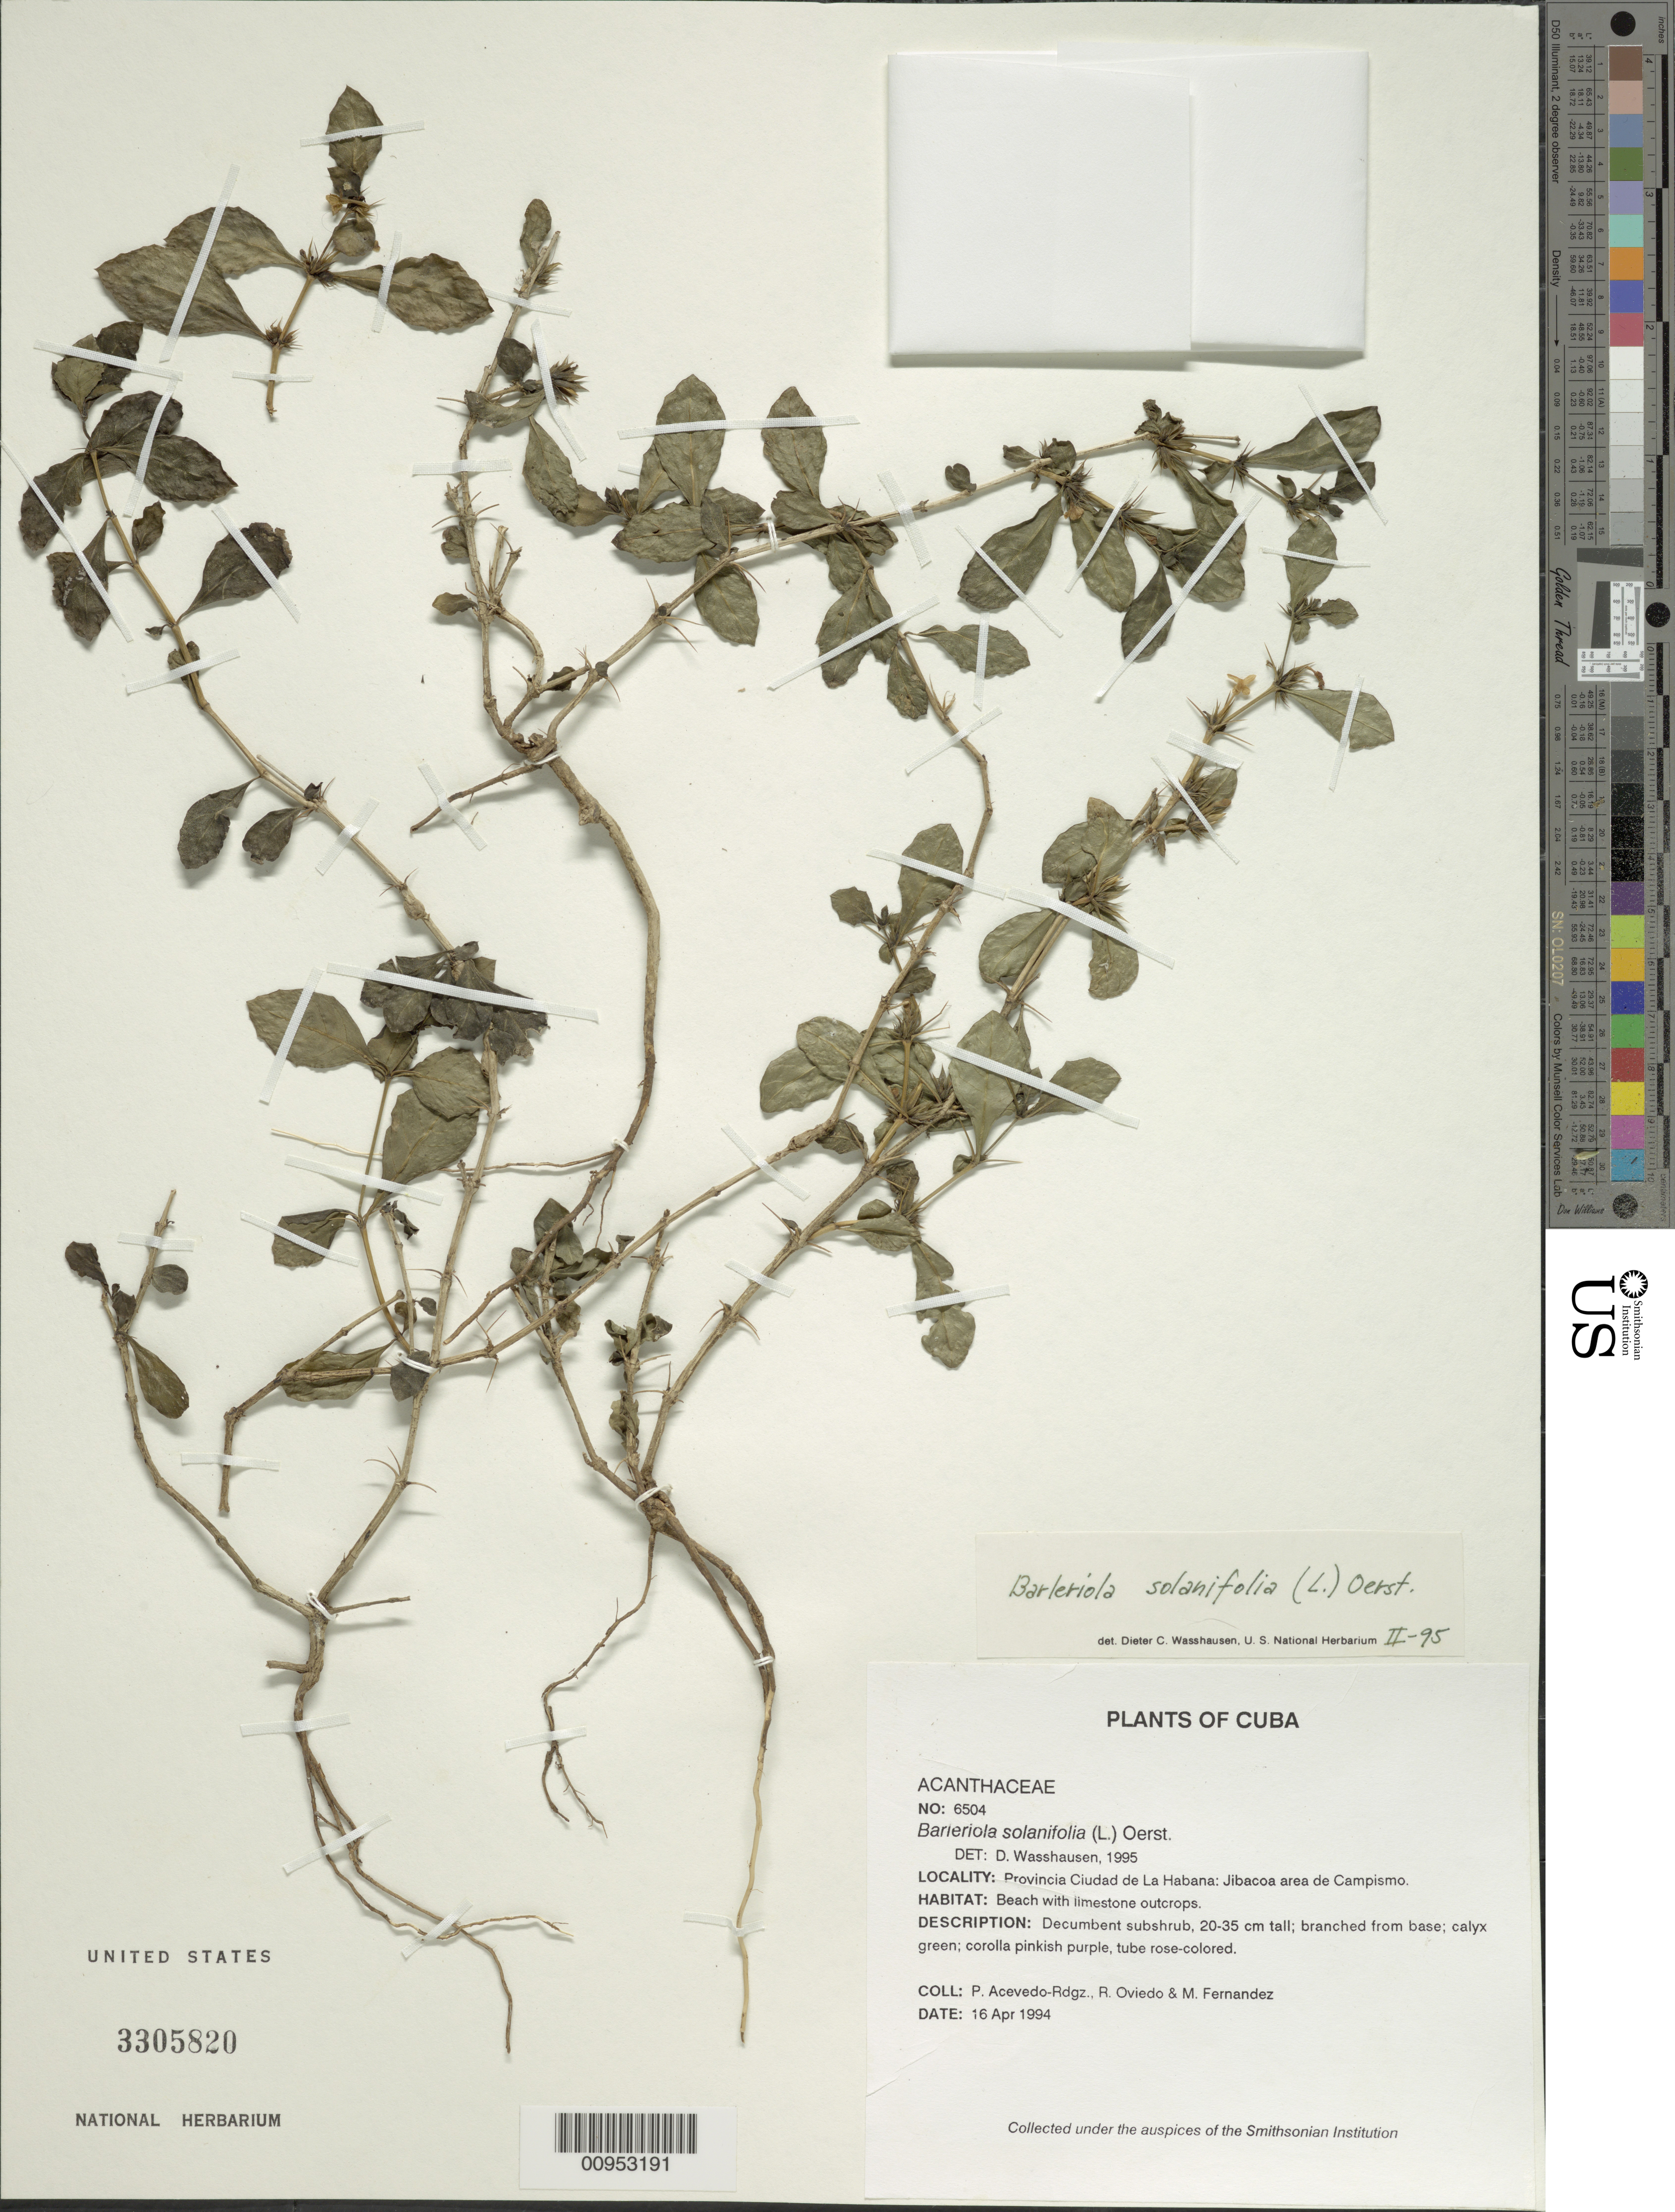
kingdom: Plantae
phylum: Tracheophyta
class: Magnoliopsida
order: Lamiales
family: Acanthaceae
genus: Barleriola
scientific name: Barleriola solanifolia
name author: (L.) Oerst. ex Lindau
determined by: Wasshausen, Dieter C., (BOT), Smithsonian Institution - National Museum of Natural History (UNITED STATES)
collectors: P. Acevedo-Rodr., R. Oviedo & M. Fernández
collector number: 6504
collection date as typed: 16 Apr 1994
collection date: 1994-04-16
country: Cuba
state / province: Mayabeque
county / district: Municipio Santa Cruz del Norte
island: Cuba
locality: Jibacoa area de Campismo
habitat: Beach with limestone outcrops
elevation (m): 29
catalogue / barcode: US 3305820